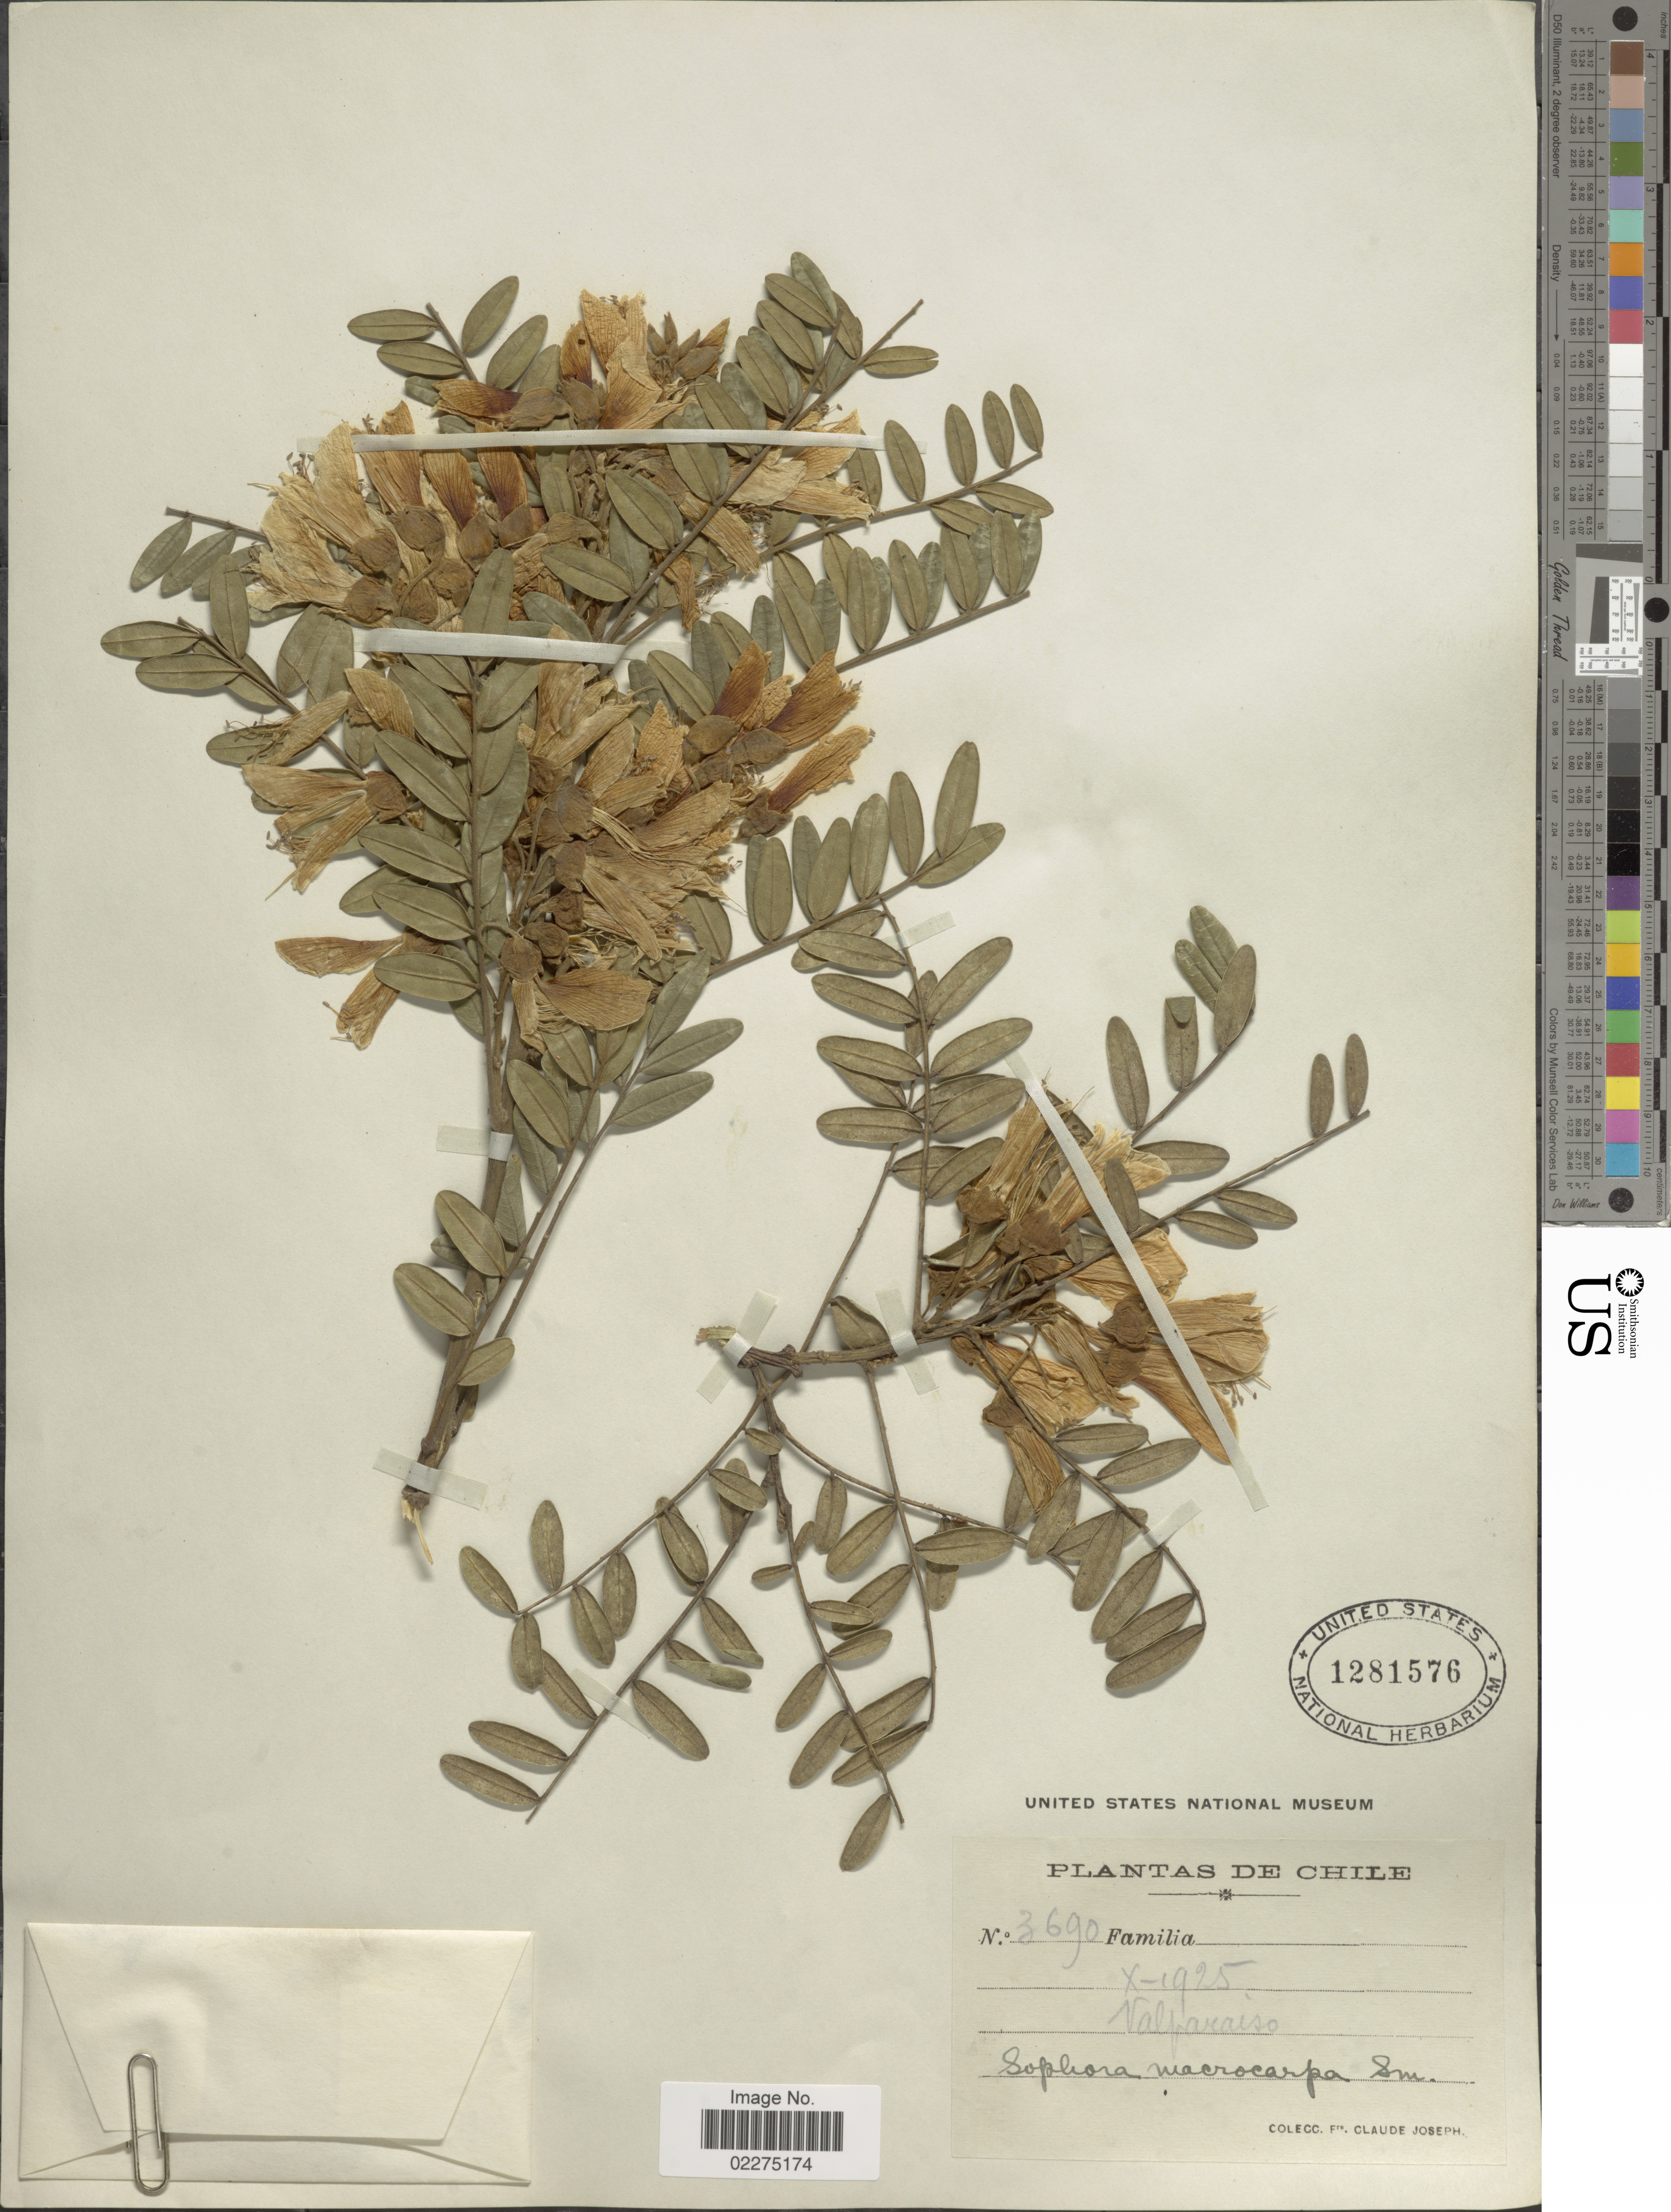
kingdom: Plantae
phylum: Tracheophyta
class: Magnoliopsida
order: Fabales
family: Fabaceae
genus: Sophora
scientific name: Sophora macrocarpa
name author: Sm.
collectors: Bro. Claude-Joseph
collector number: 3690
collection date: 1925-10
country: Chile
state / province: Valparaíso (V)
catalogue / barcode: US 1281576